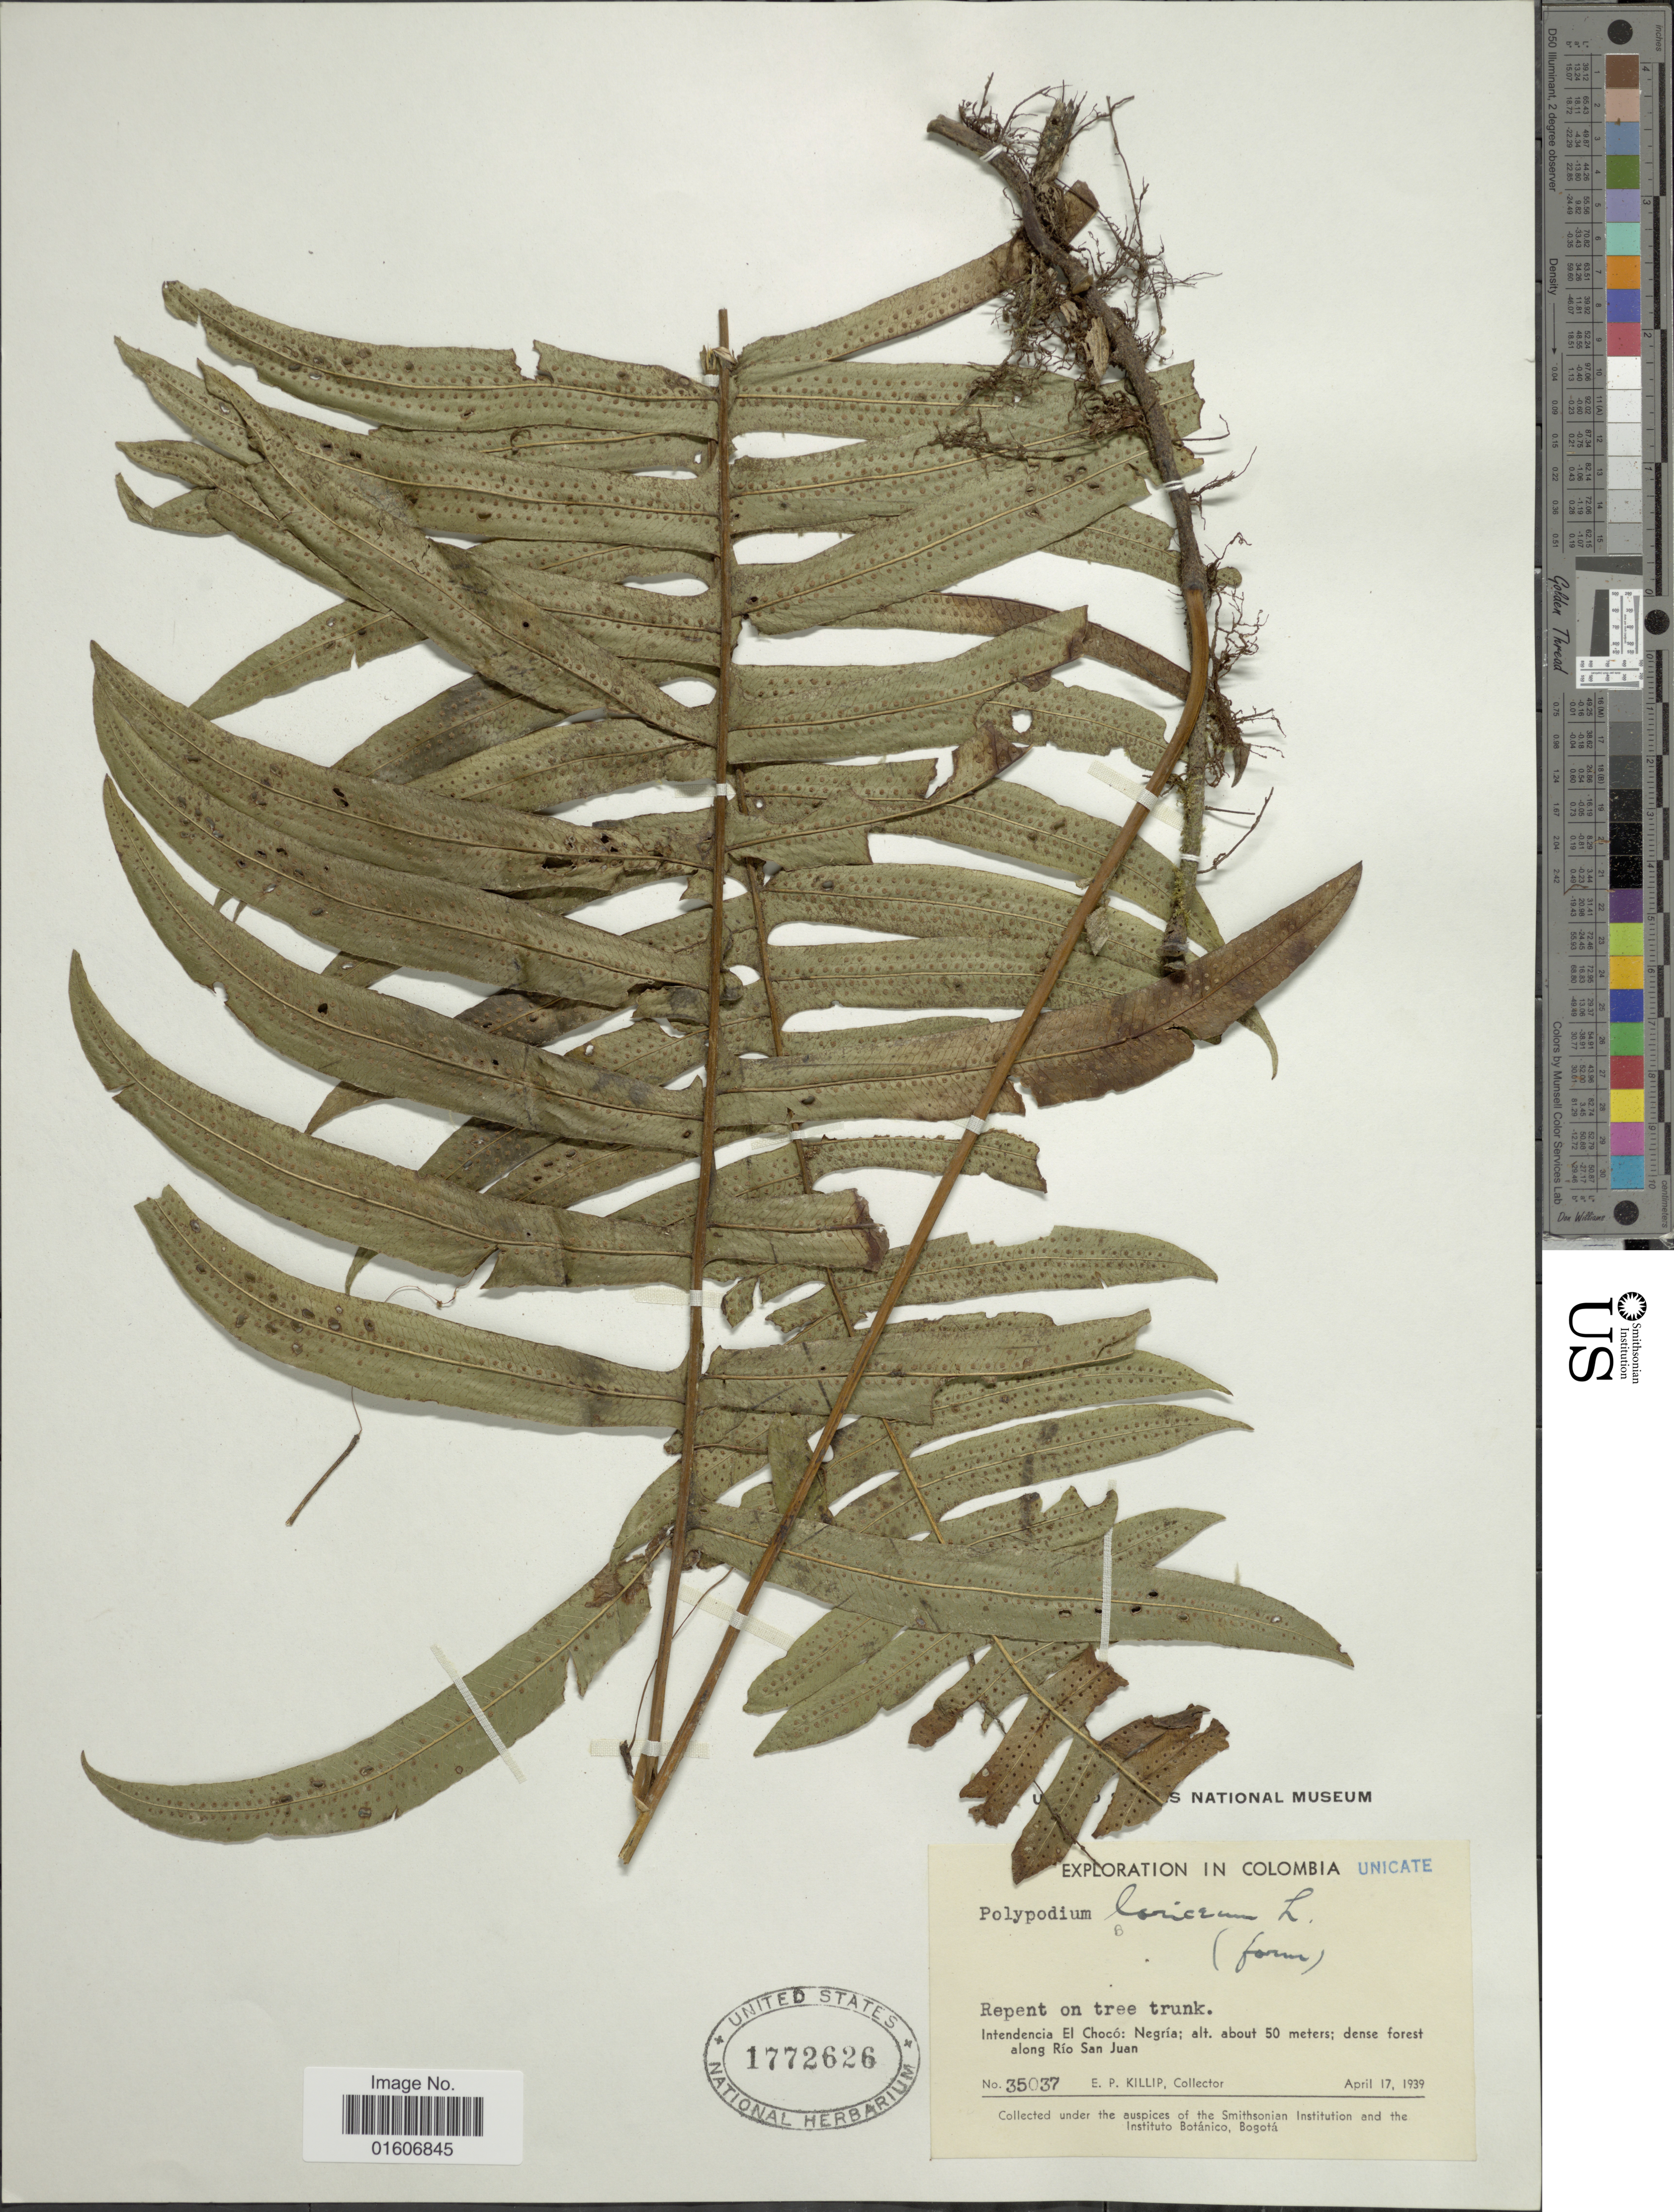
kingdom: Plantae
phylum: Tracheophyta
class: Polypodiopsida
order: Polypodiales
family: Polypodiaceae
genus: Serpocaulon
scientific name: Serpocaulon maritimum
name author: (Hieron.) A.R. Sm.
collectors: E. P. Killip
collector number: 35037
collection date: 1939-04-17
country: Colombia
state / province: Chocó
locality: Intendencia El Chocó: Negría; dense forest along Río San Juan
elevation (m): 50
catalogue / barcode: US 1772626